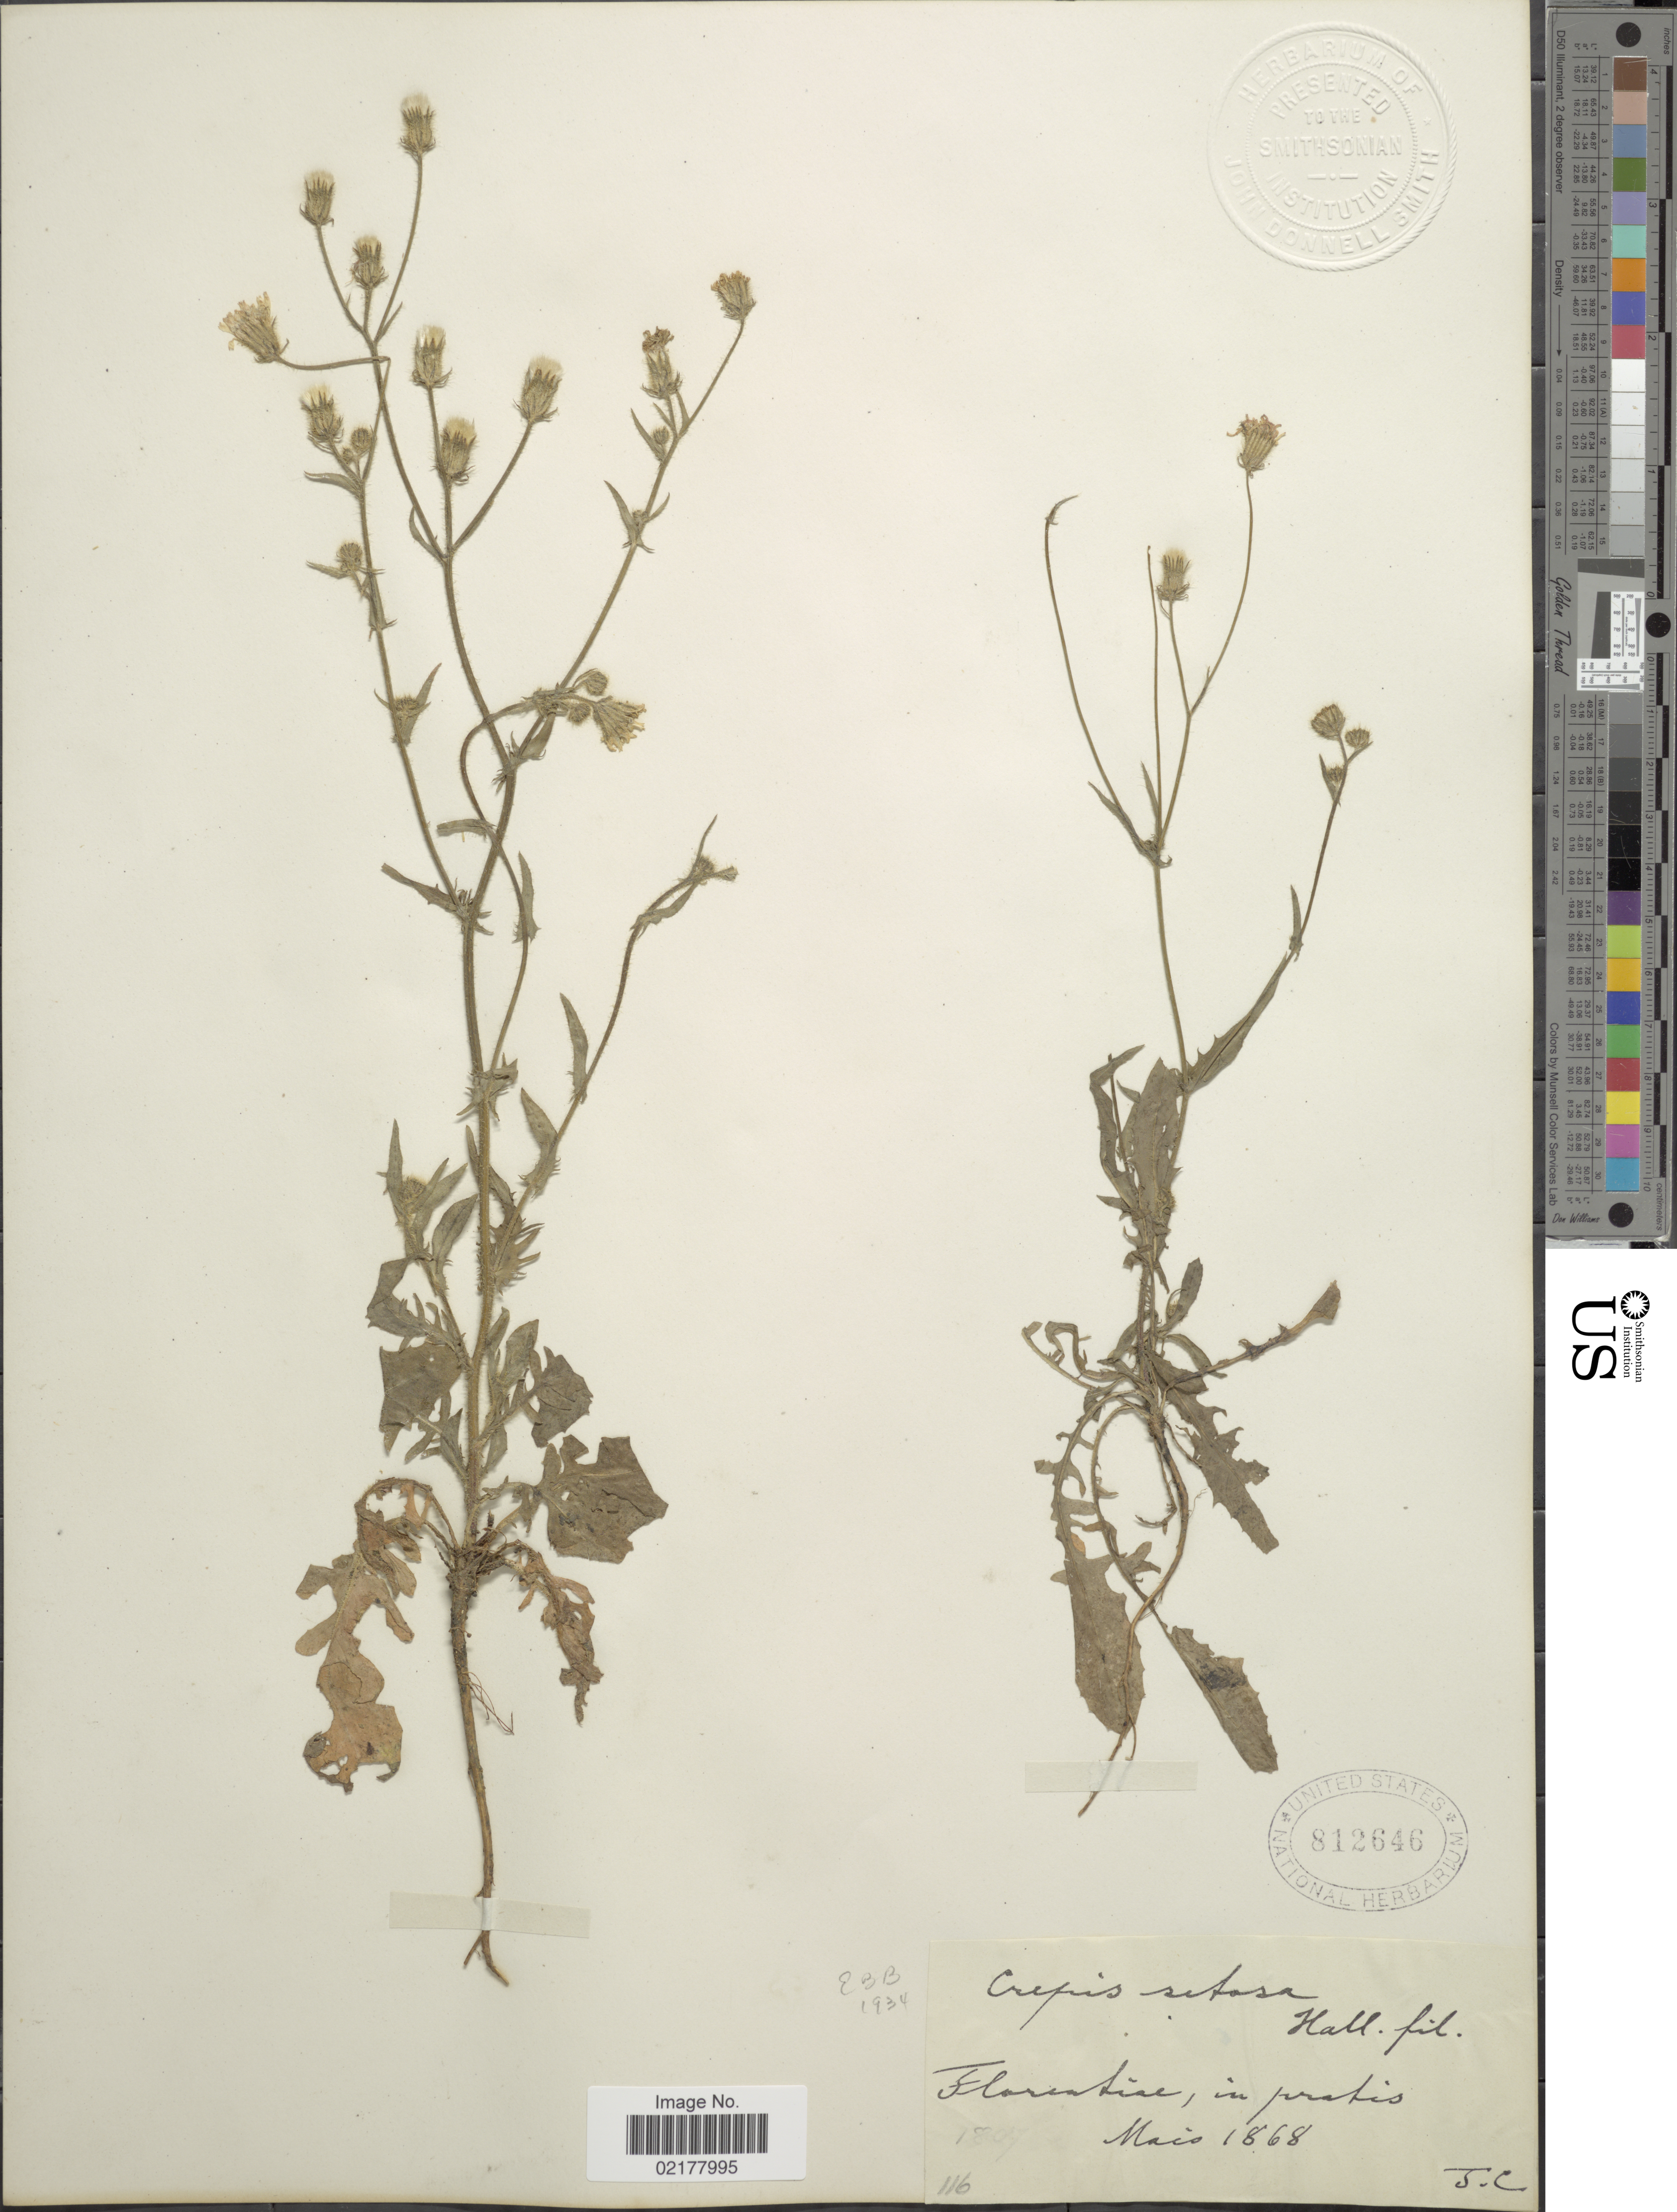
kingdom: Plantae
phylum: Tracheophyta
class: Magnoliopsida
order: Asterales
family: Asteraceae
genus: Crepis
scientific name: Crepis setosa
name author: Haller f.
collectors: J. C.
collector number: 116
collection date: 1868-05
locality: Florentine [interpreted]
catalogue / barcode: US 812646